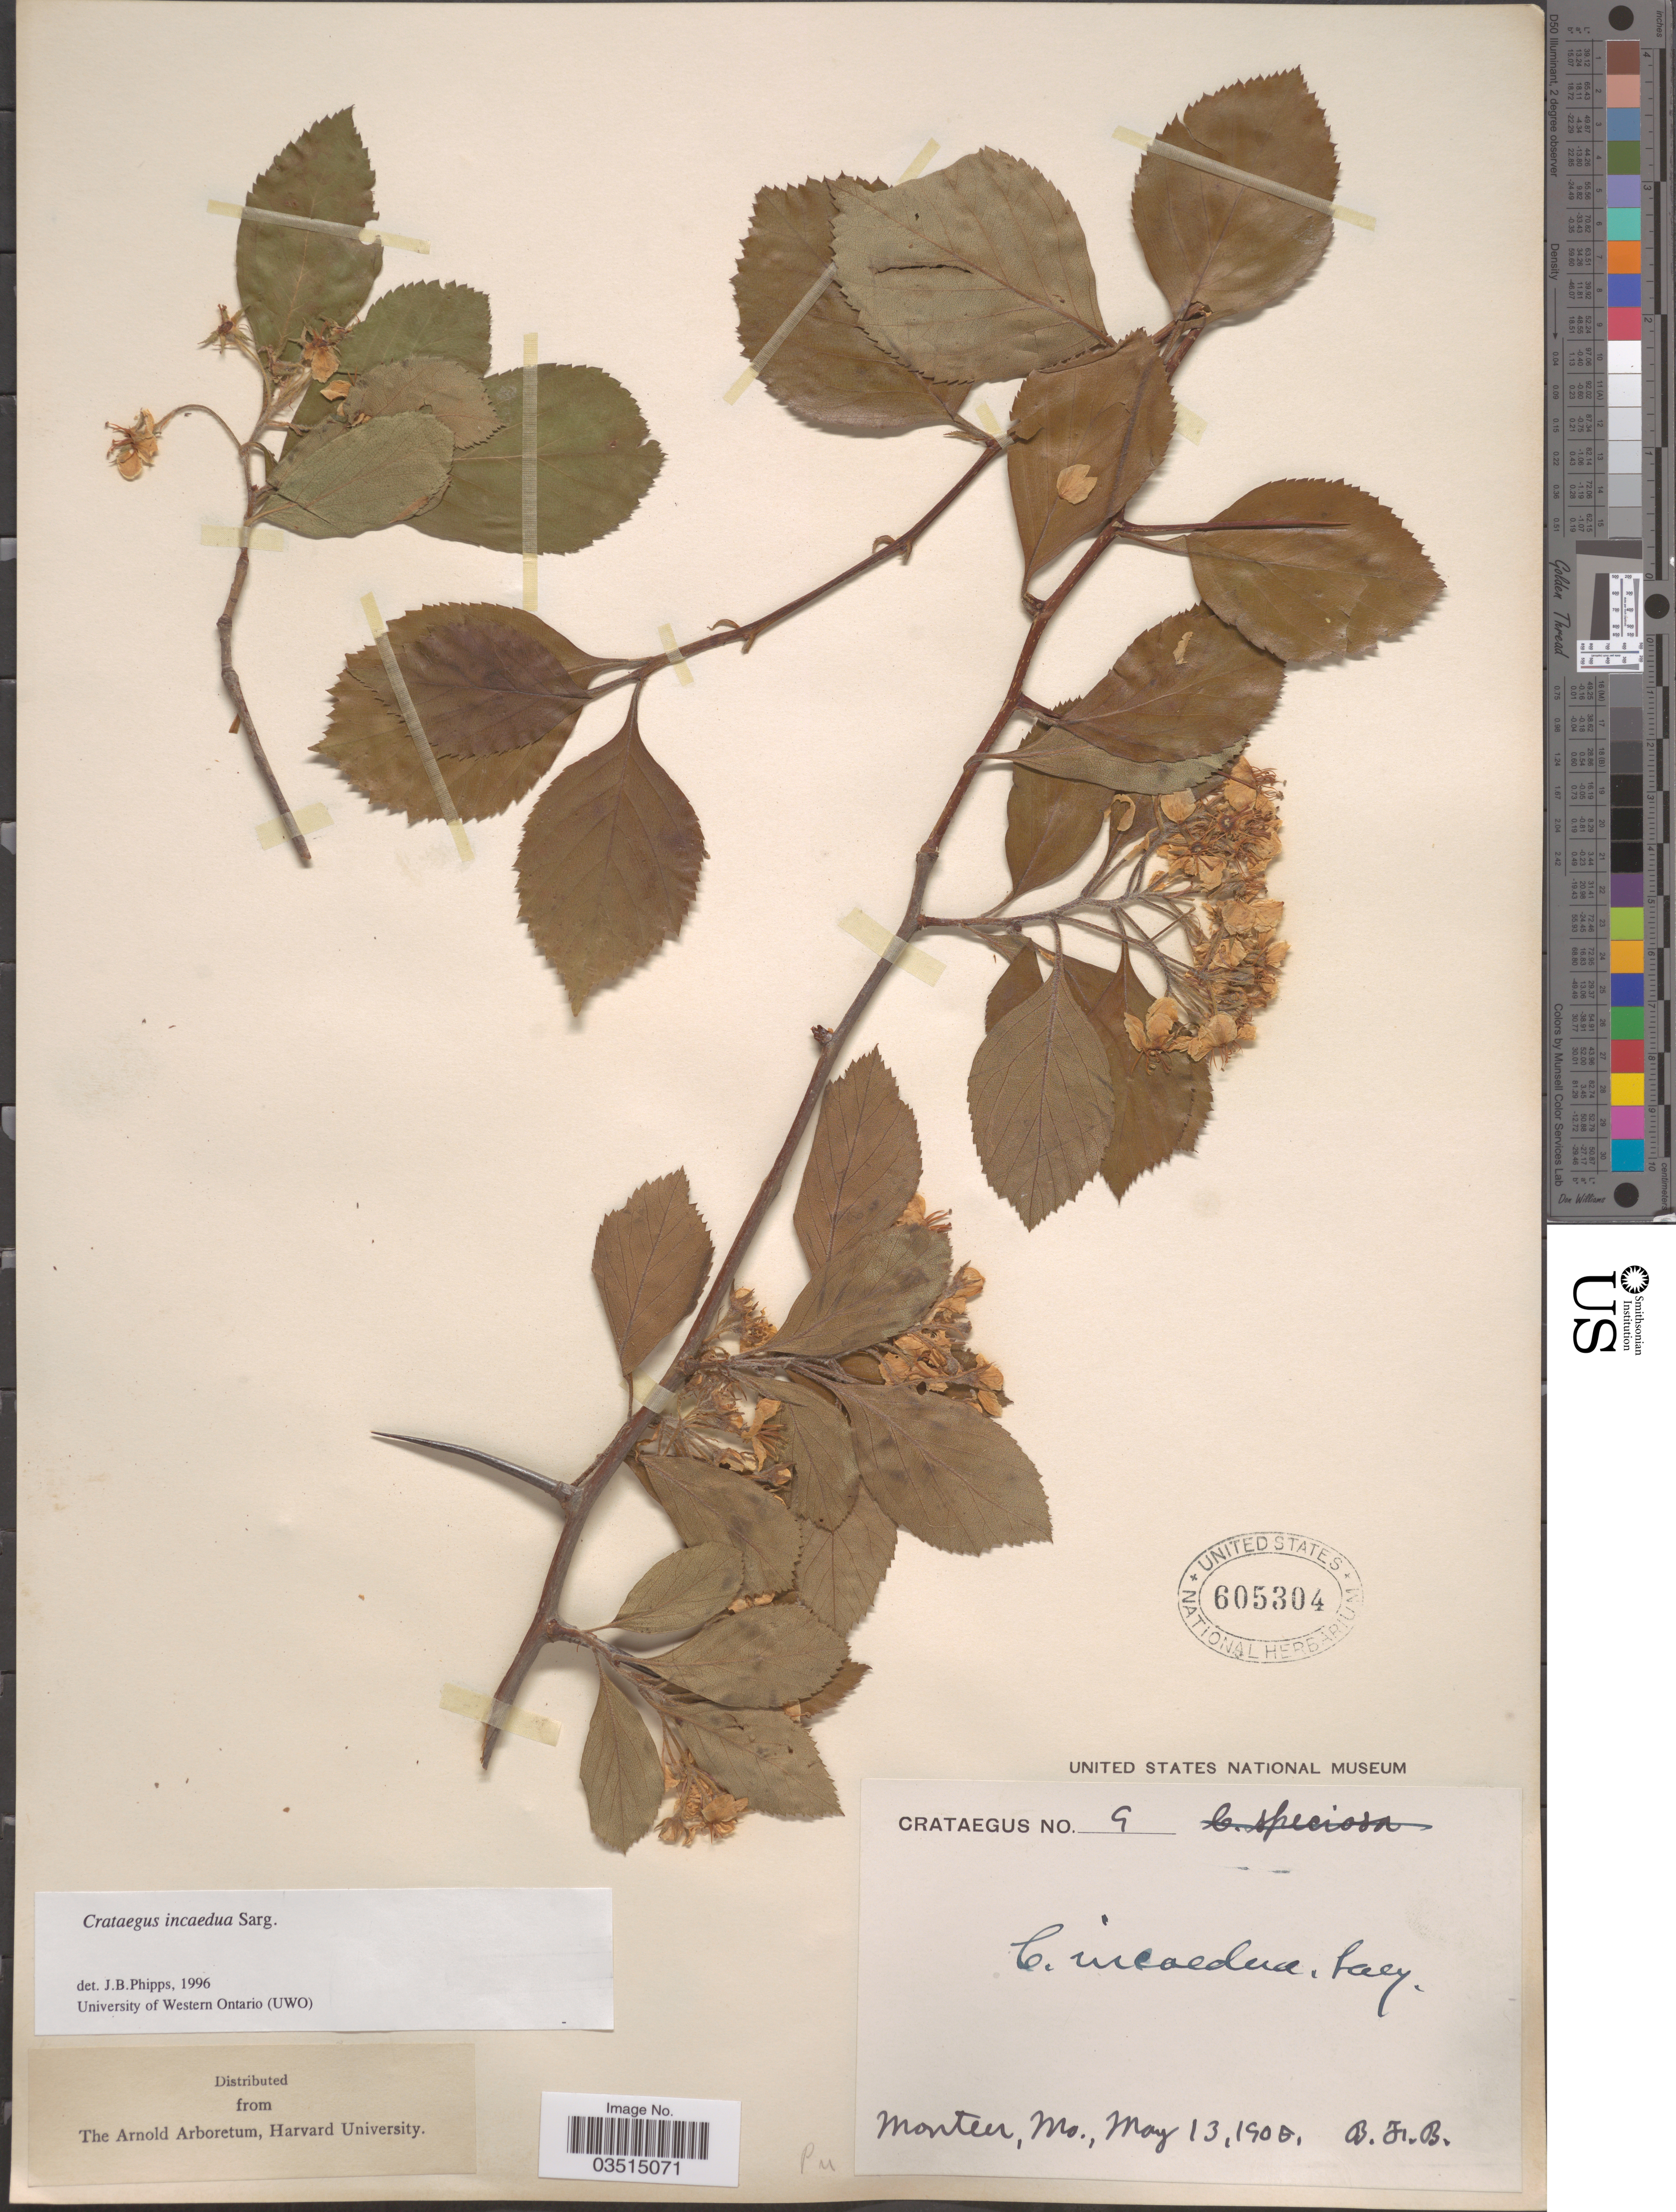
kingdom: Plantae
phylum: Tracheophyta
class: Magnoliopsida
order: Rosales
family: Rosaceae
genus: Crataegus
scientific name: Crataegus incaedua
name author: Sarg.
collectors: B. F. B.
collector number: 9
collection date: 1905-05-13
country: United States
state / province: Missouri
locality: Monteer.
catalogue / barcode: US 605304